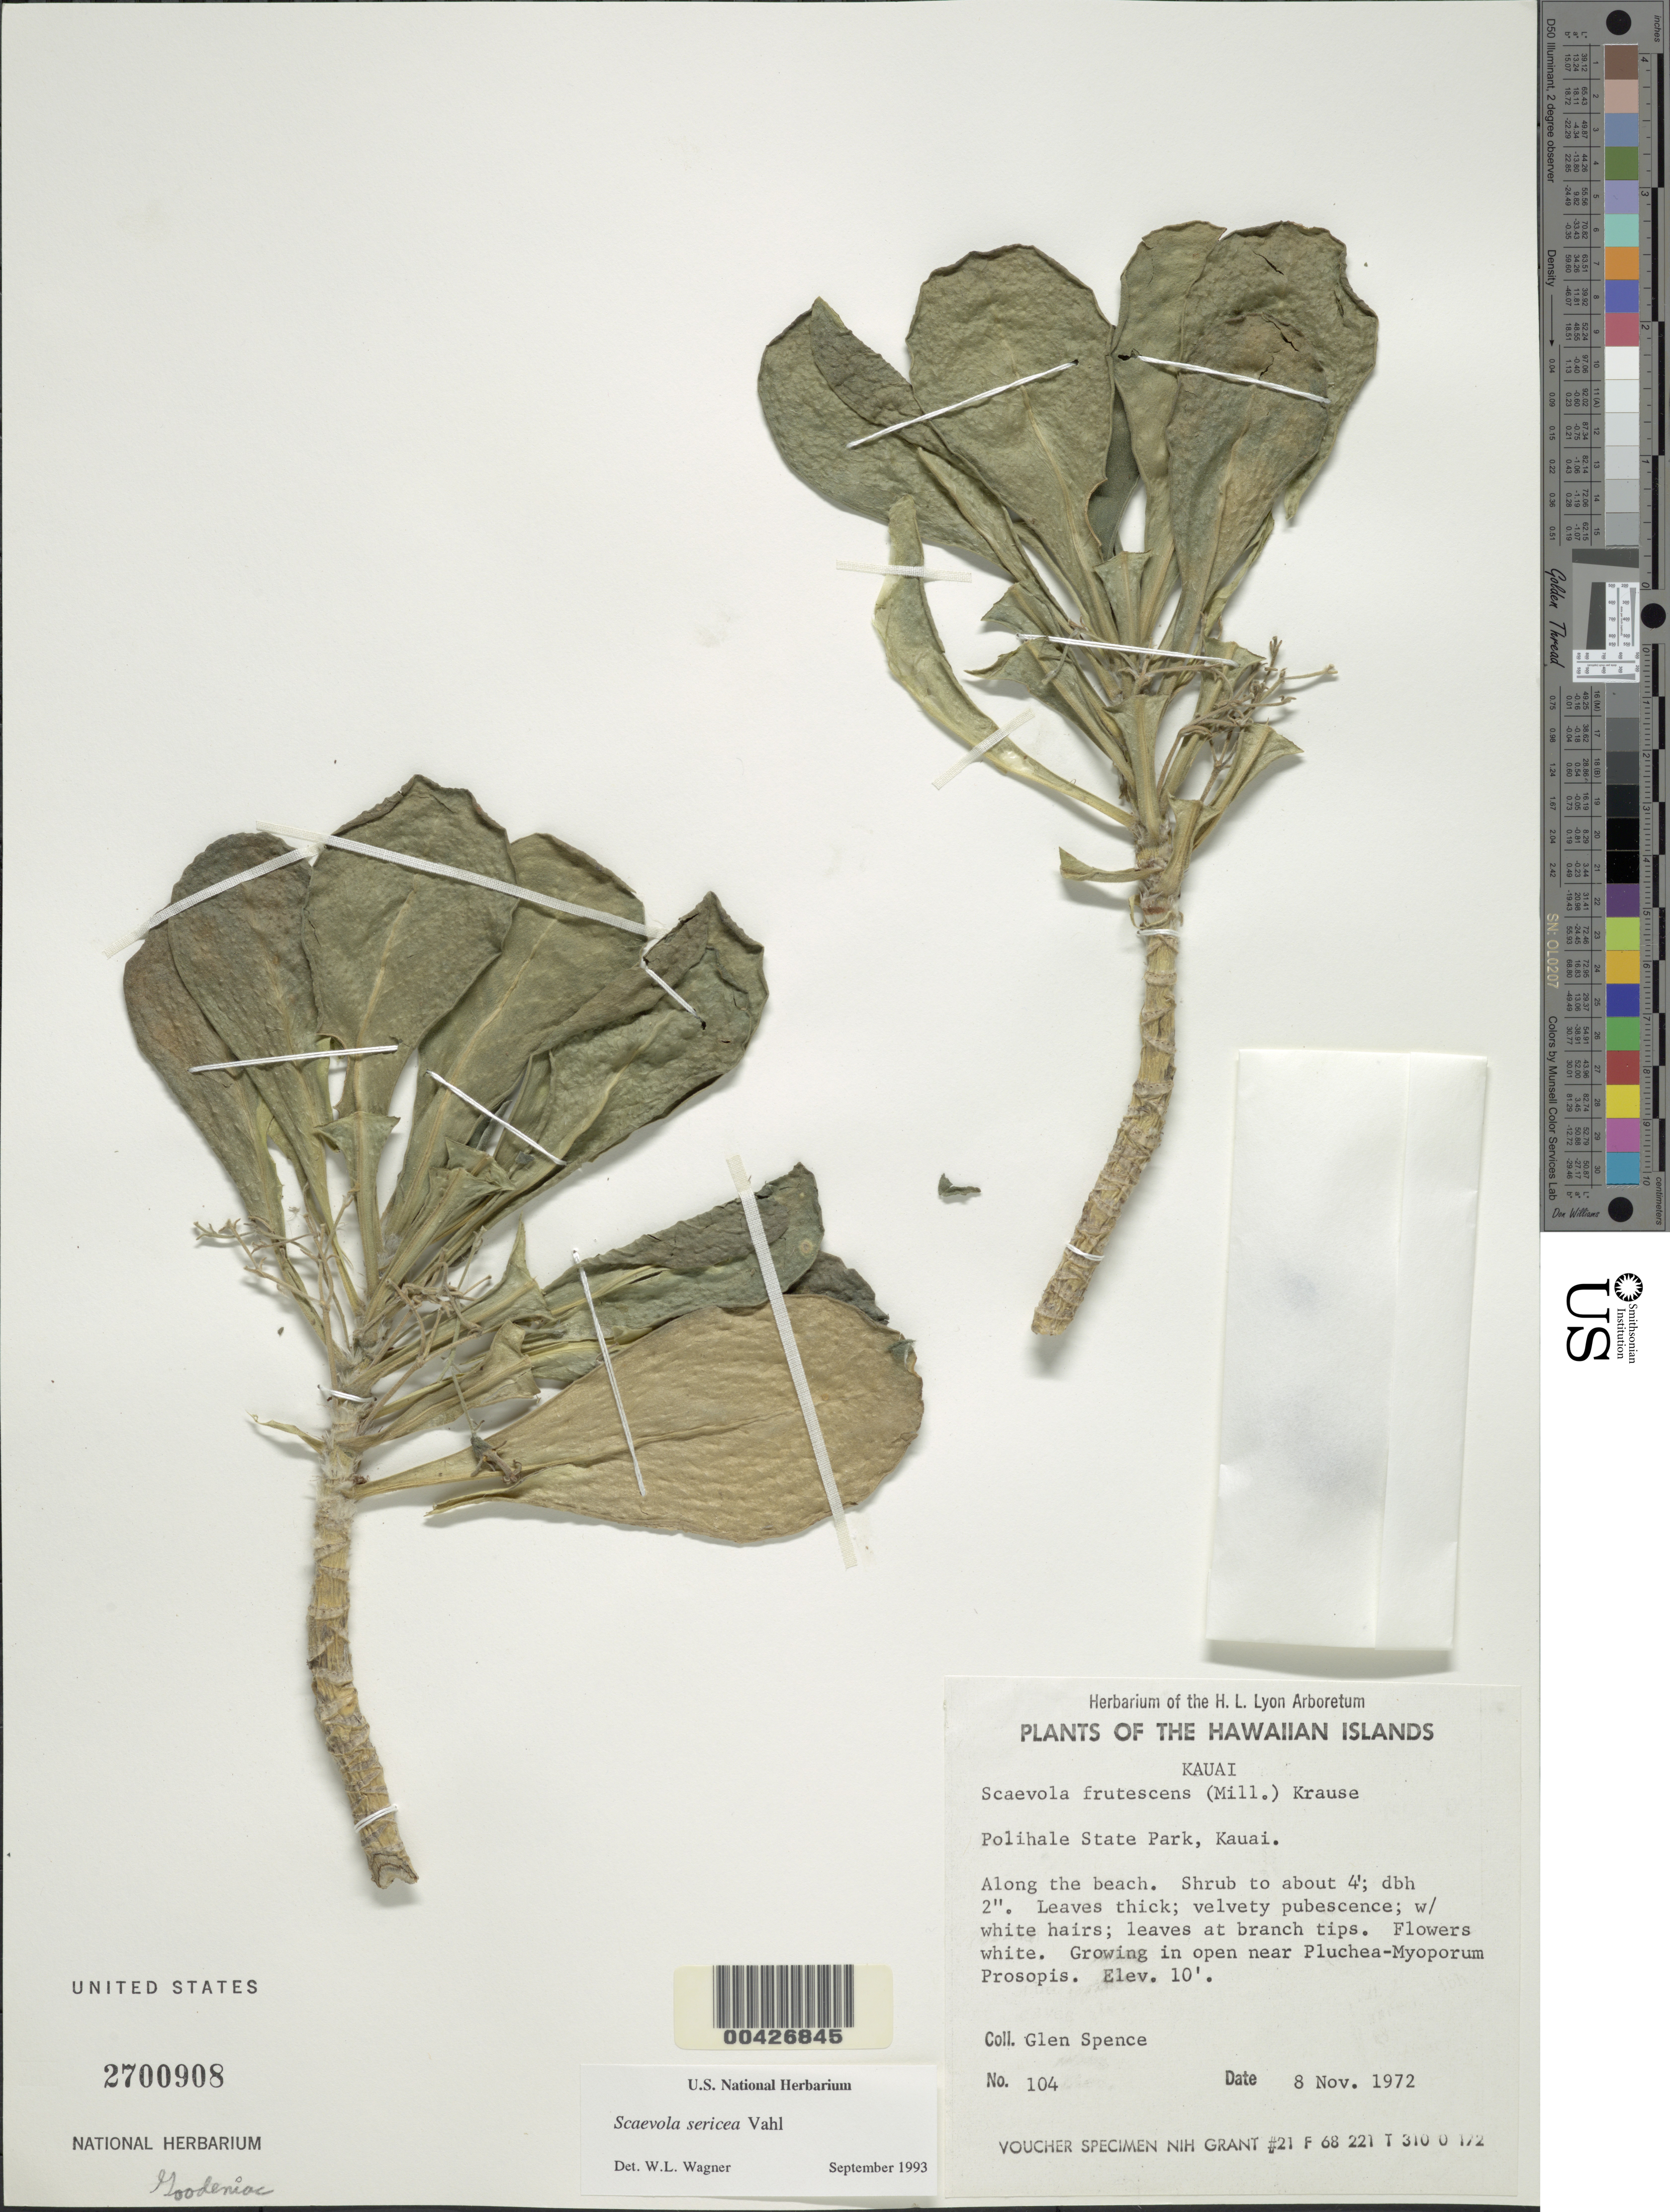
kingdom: Plantae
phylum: Tracheophyta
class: Magnoliopsida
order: Asterales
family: Goodeniaceae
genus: Scaevola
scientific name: Scaevola taccada var. taccada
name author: (Gaertn.) Roxb.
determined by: Wagner, W. L., (BOT), Smithsonian Institution - National Museum of Natural History (UNITED STATES)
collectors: G. Spence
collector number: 104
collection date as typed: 8 Nov 1972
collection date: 1972-11-08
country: United States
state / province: Hawaii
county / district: Kauai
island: Kaua'i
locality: Polihale State Park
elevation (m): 3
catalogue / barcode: US 2700908